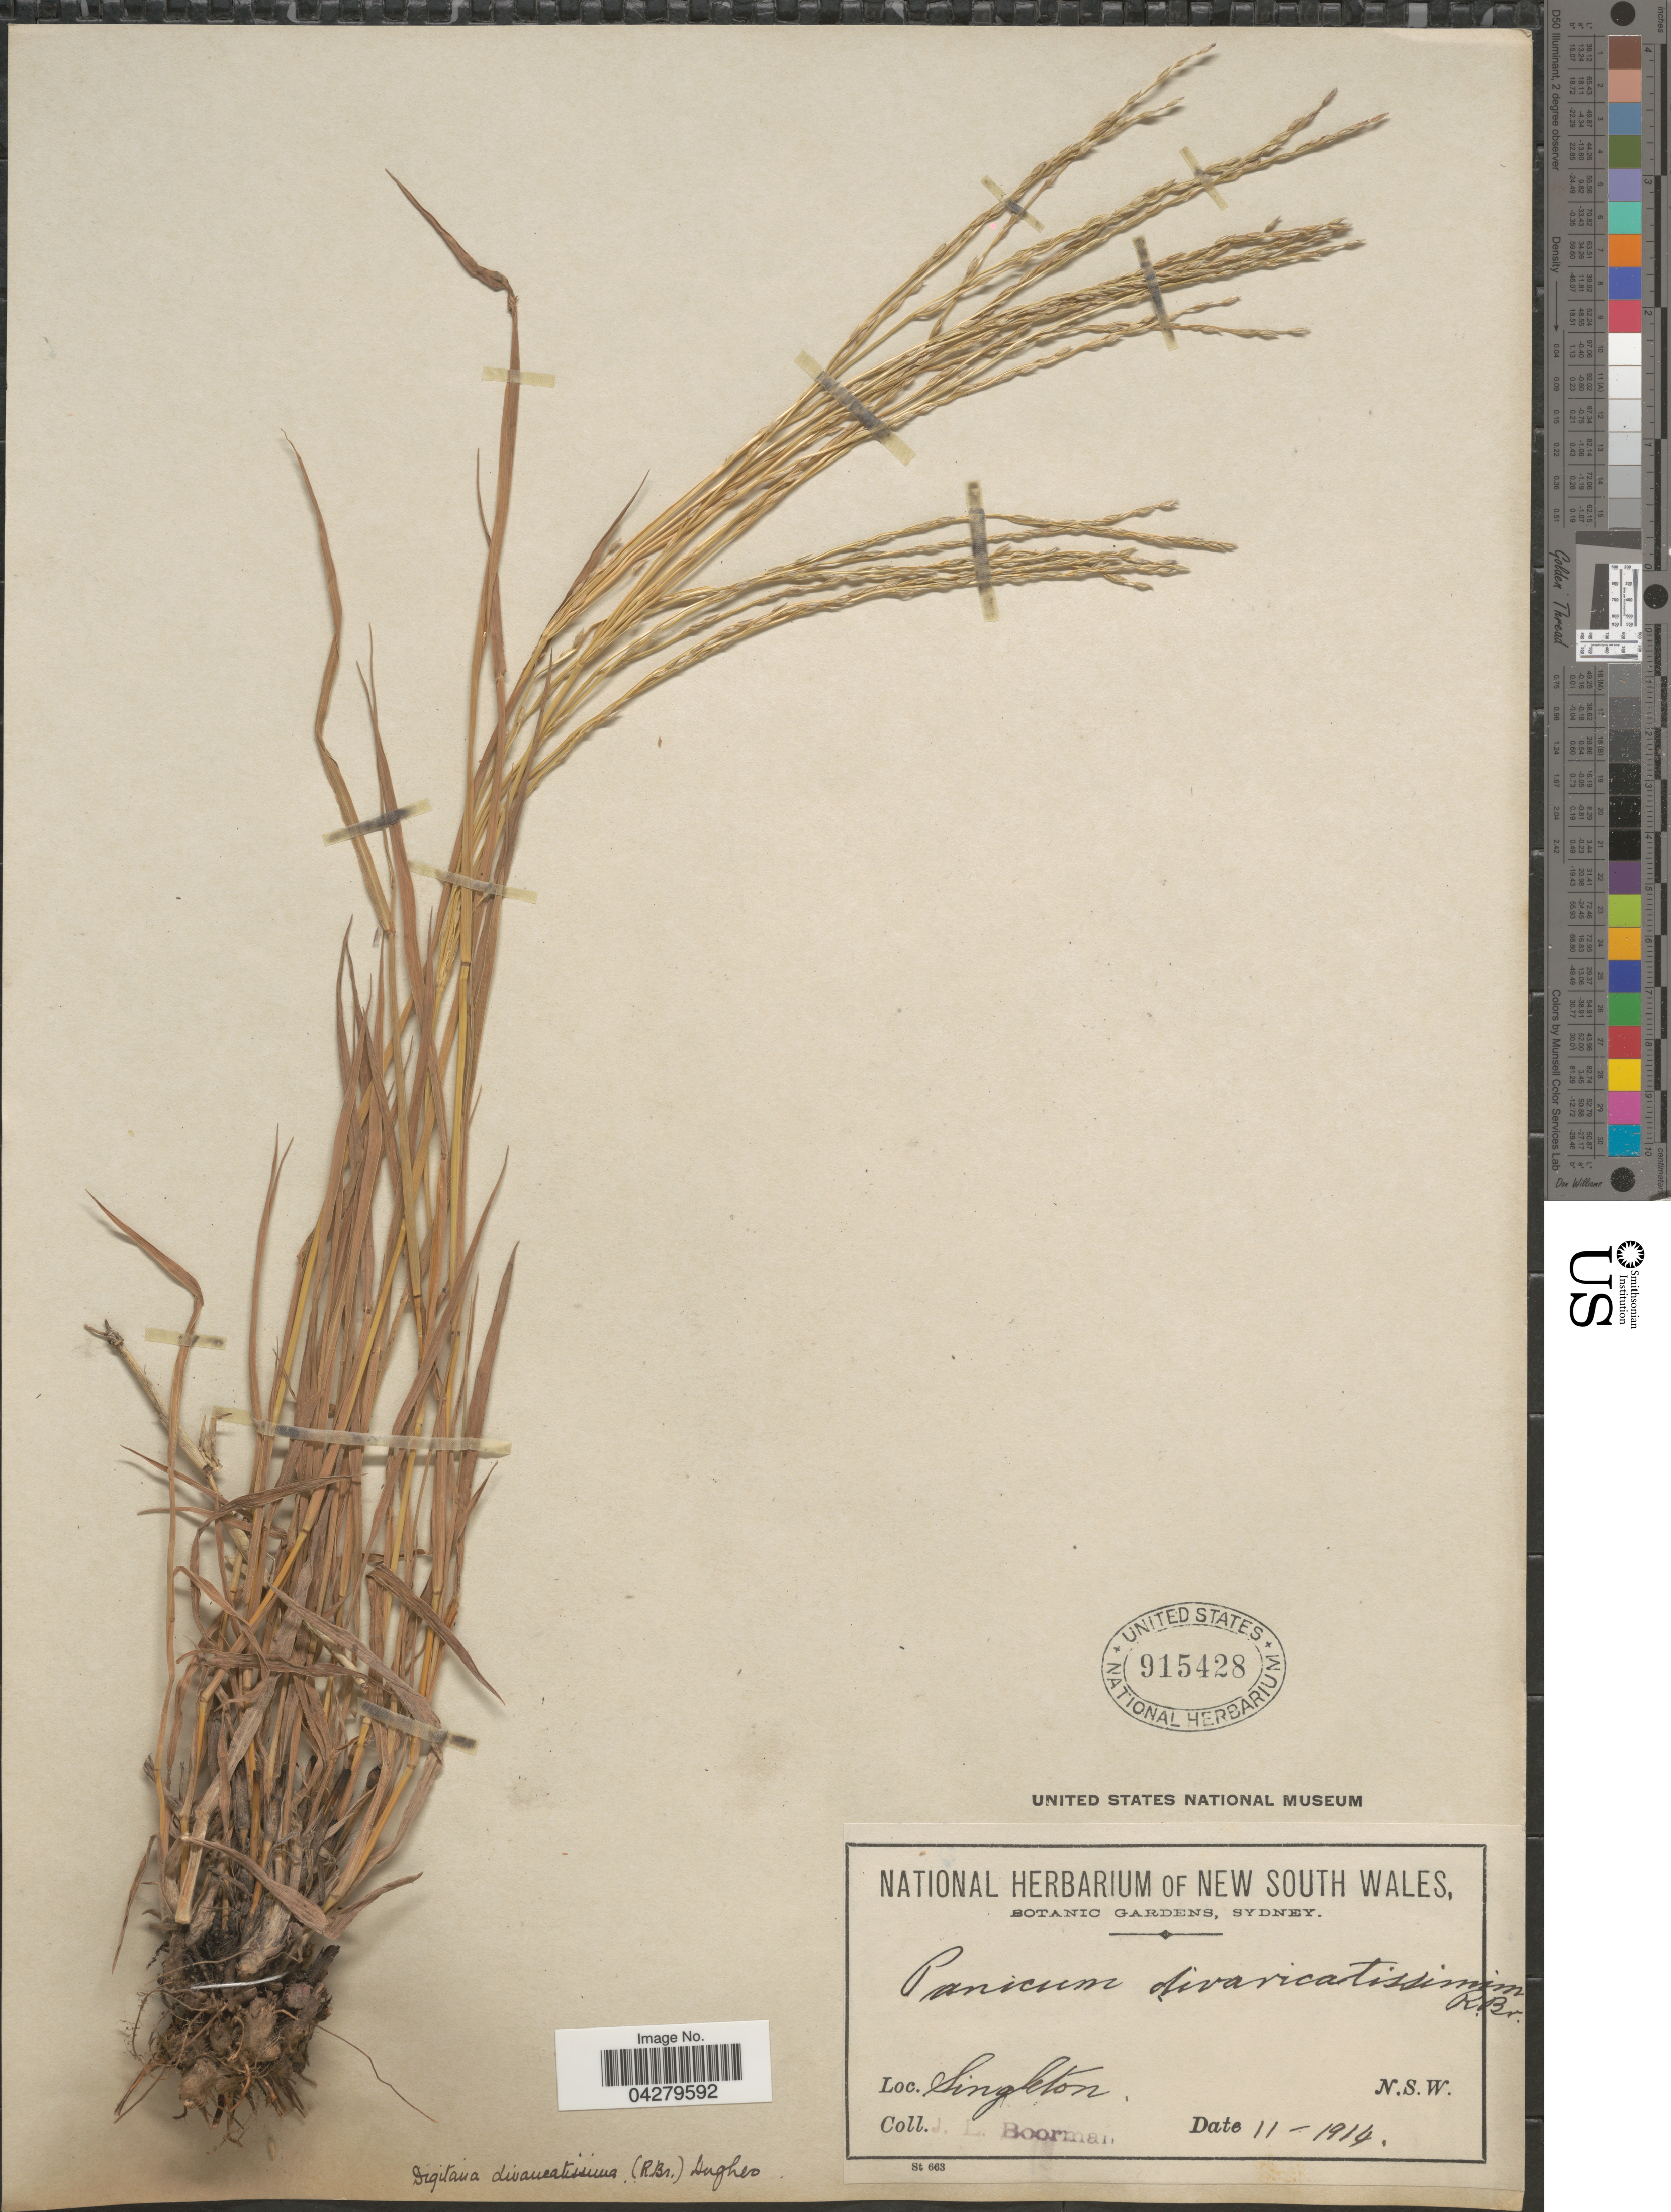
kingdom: Plantae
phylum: Tracheophyta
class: Liliopsida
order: Poales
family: Poaceae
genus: Digitaria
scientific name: Digitaria divaricatissima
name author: (R. Br.) Hughes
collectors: J. Boorman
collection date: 1914-11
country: Australia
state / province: New South Wales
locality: Singleton.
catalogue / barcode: US 915428